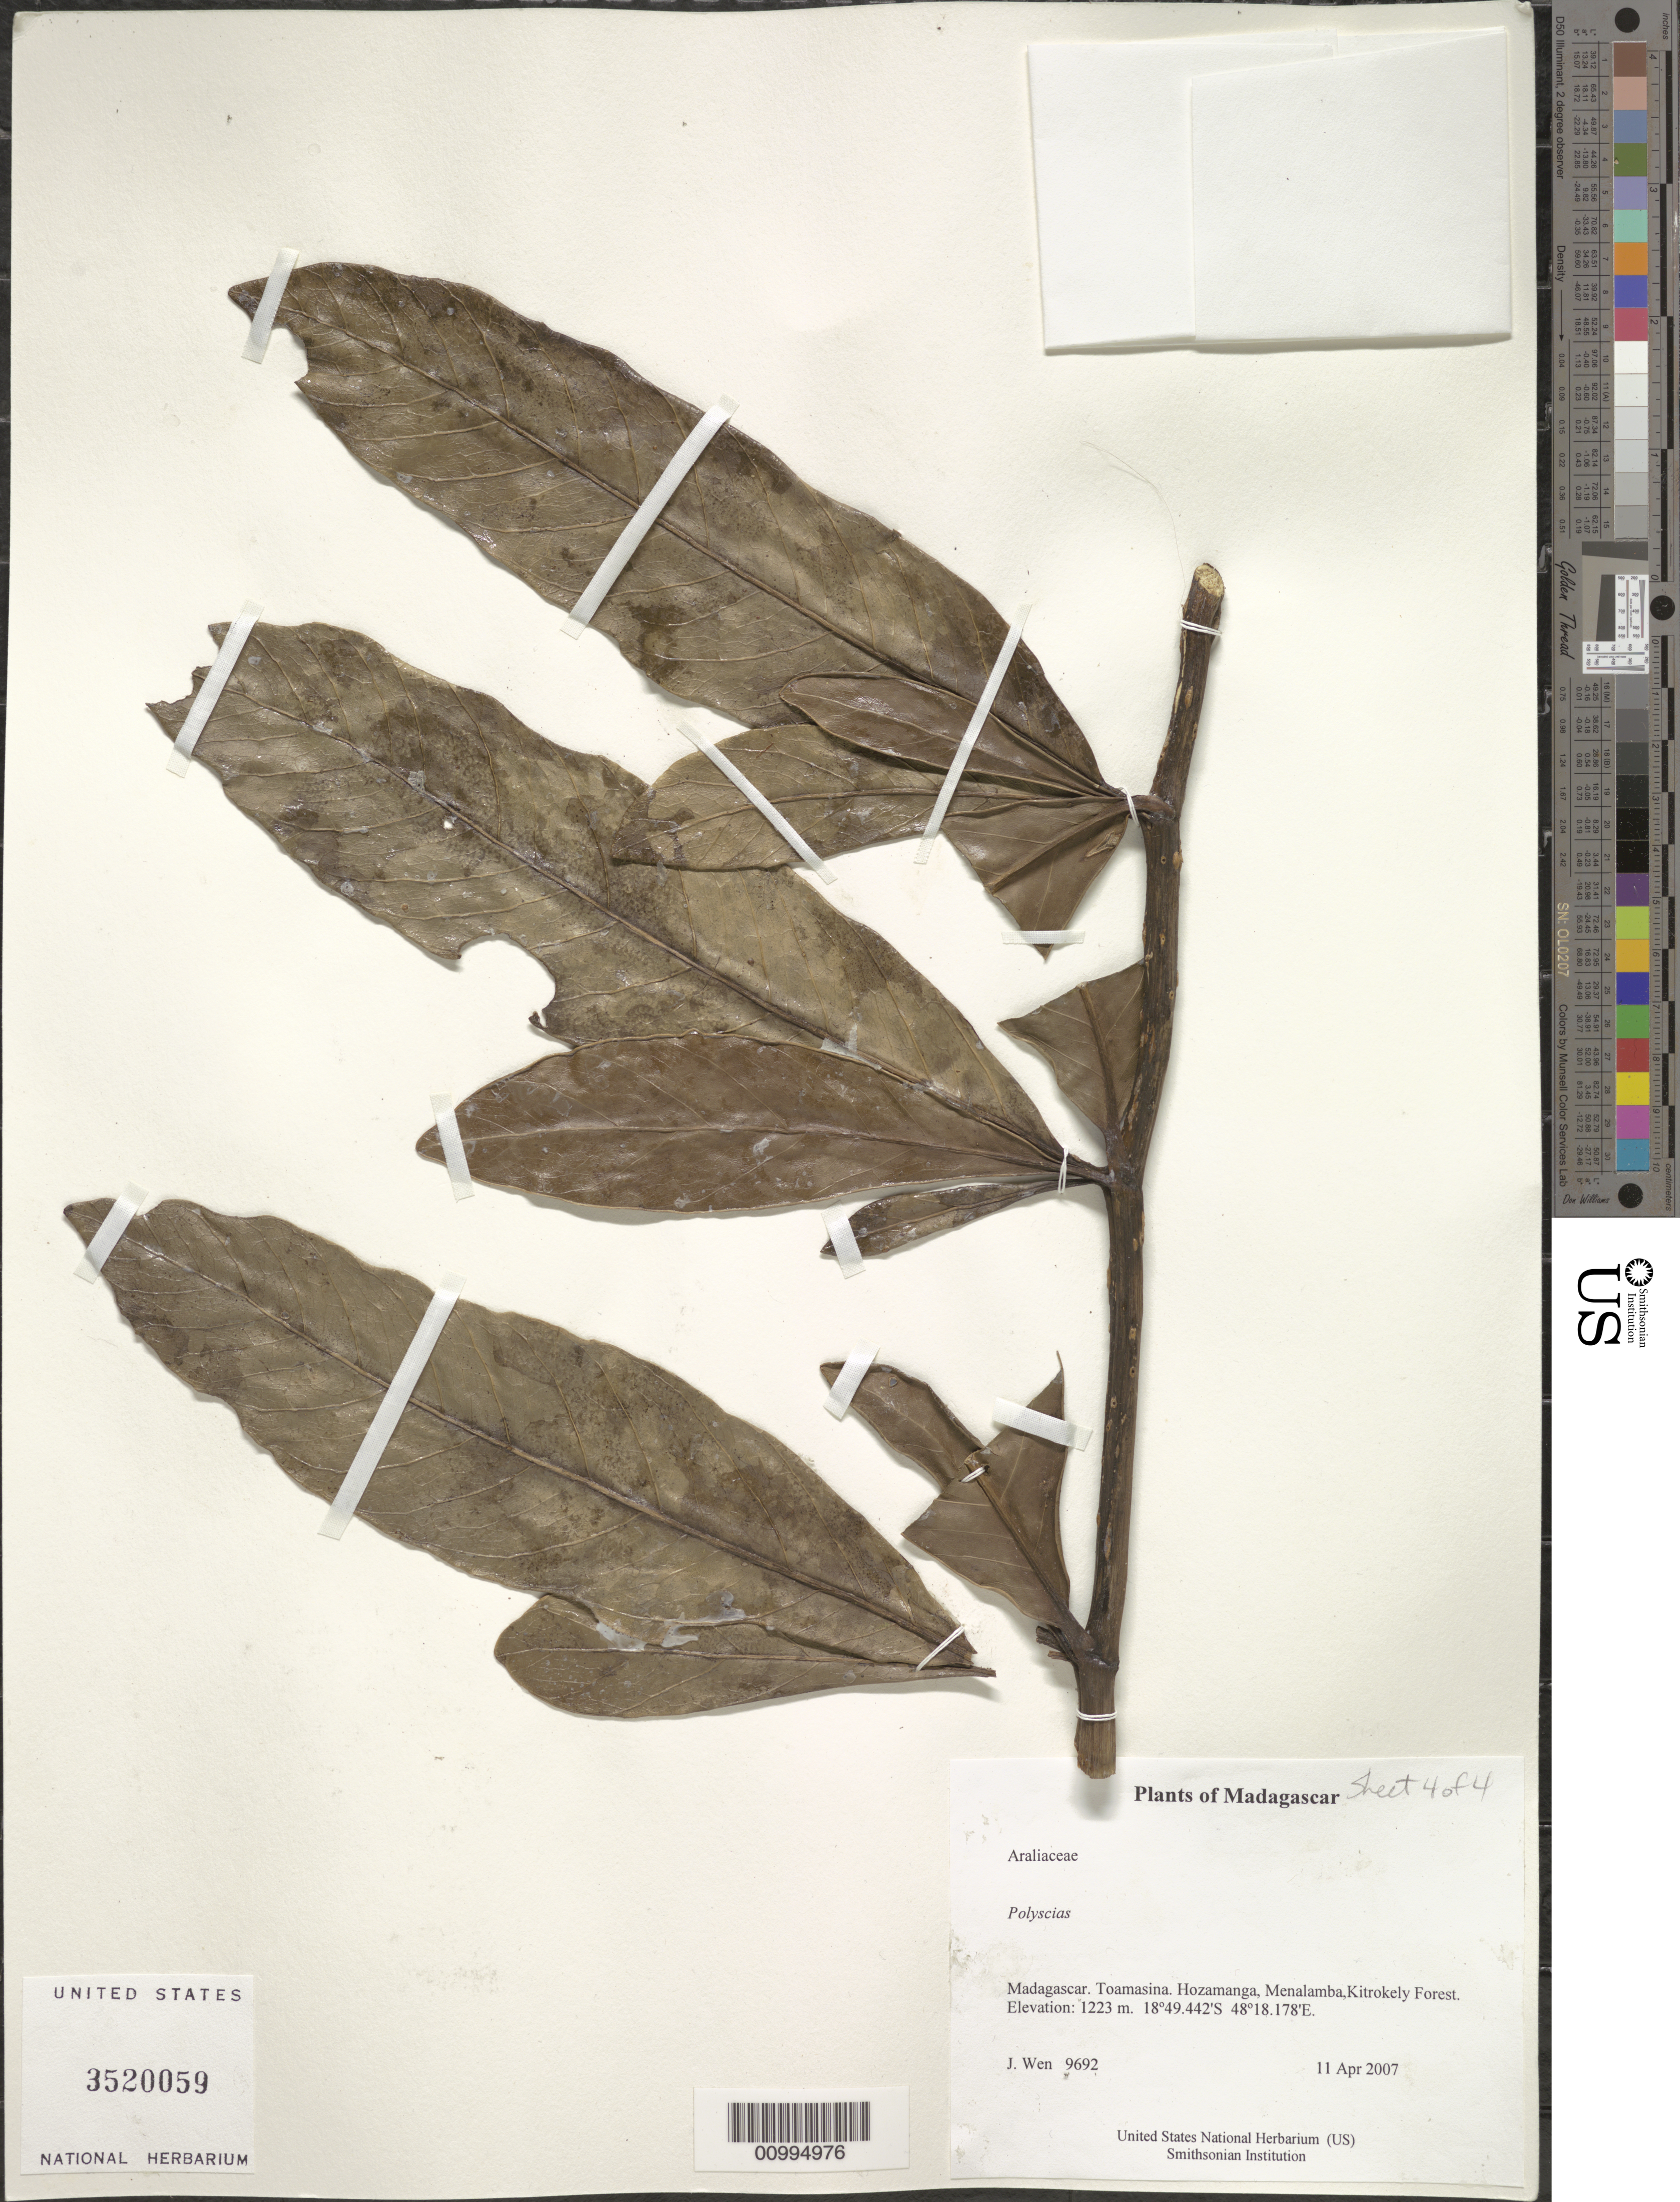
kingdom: Plantae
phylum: Tracheophyta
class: Magnoliopsida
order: Apiales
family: Araliaceae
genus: Polyscias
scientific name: Polyscias sp.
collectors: J. Wen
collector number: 9692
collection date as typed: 11 Apr 2007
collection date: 2007-04-11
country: Madagascar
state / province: Alaotra Mangoro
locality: Hozamanga, Menalamba, Kitrokely Forest.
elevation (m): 1223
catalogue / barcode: US 3520059